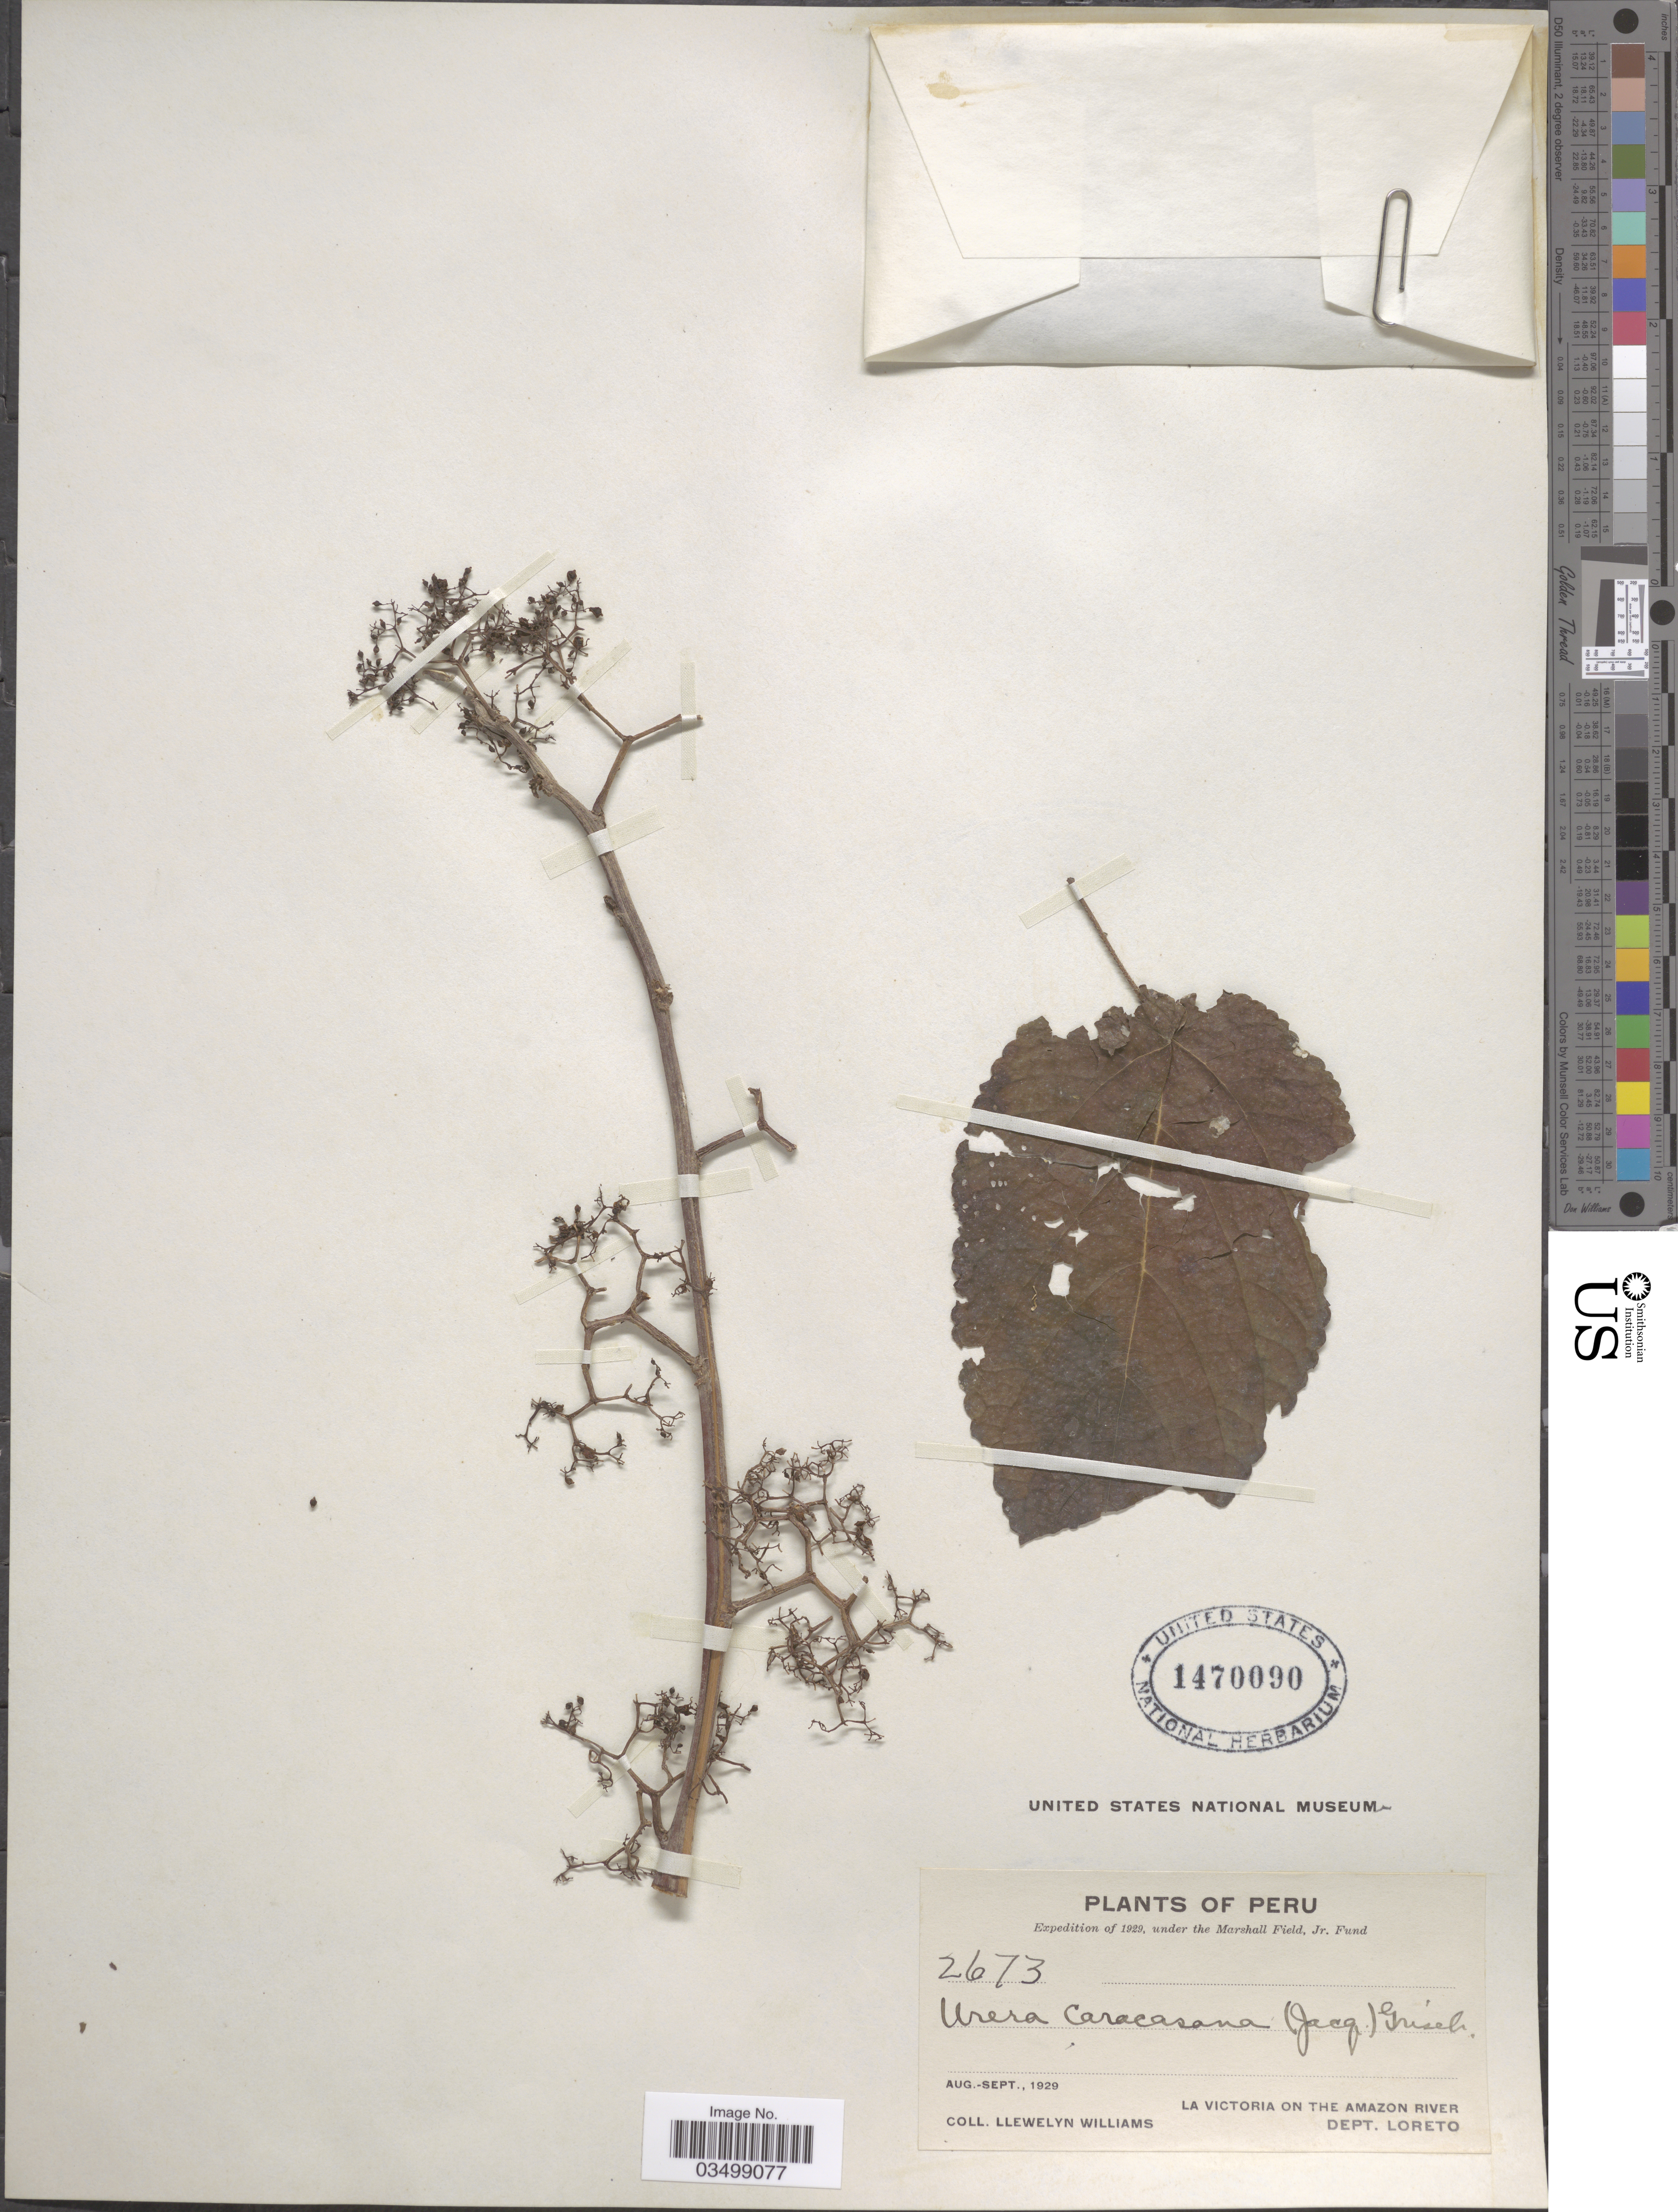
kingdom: Plantae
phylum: Tracheophyta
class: Magnoliopsida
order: Rosales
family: Urticaceae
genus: Urera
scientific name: Urera caracasana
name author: (Jacq.) Gaudich. ex Griseb.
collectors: Ll. Williams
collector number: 2673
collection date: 1929-08/1929-09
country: Peru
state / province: Loreto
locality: La Victoria on the Amazon River. Dept. Loreto.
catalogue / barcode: US 1470090